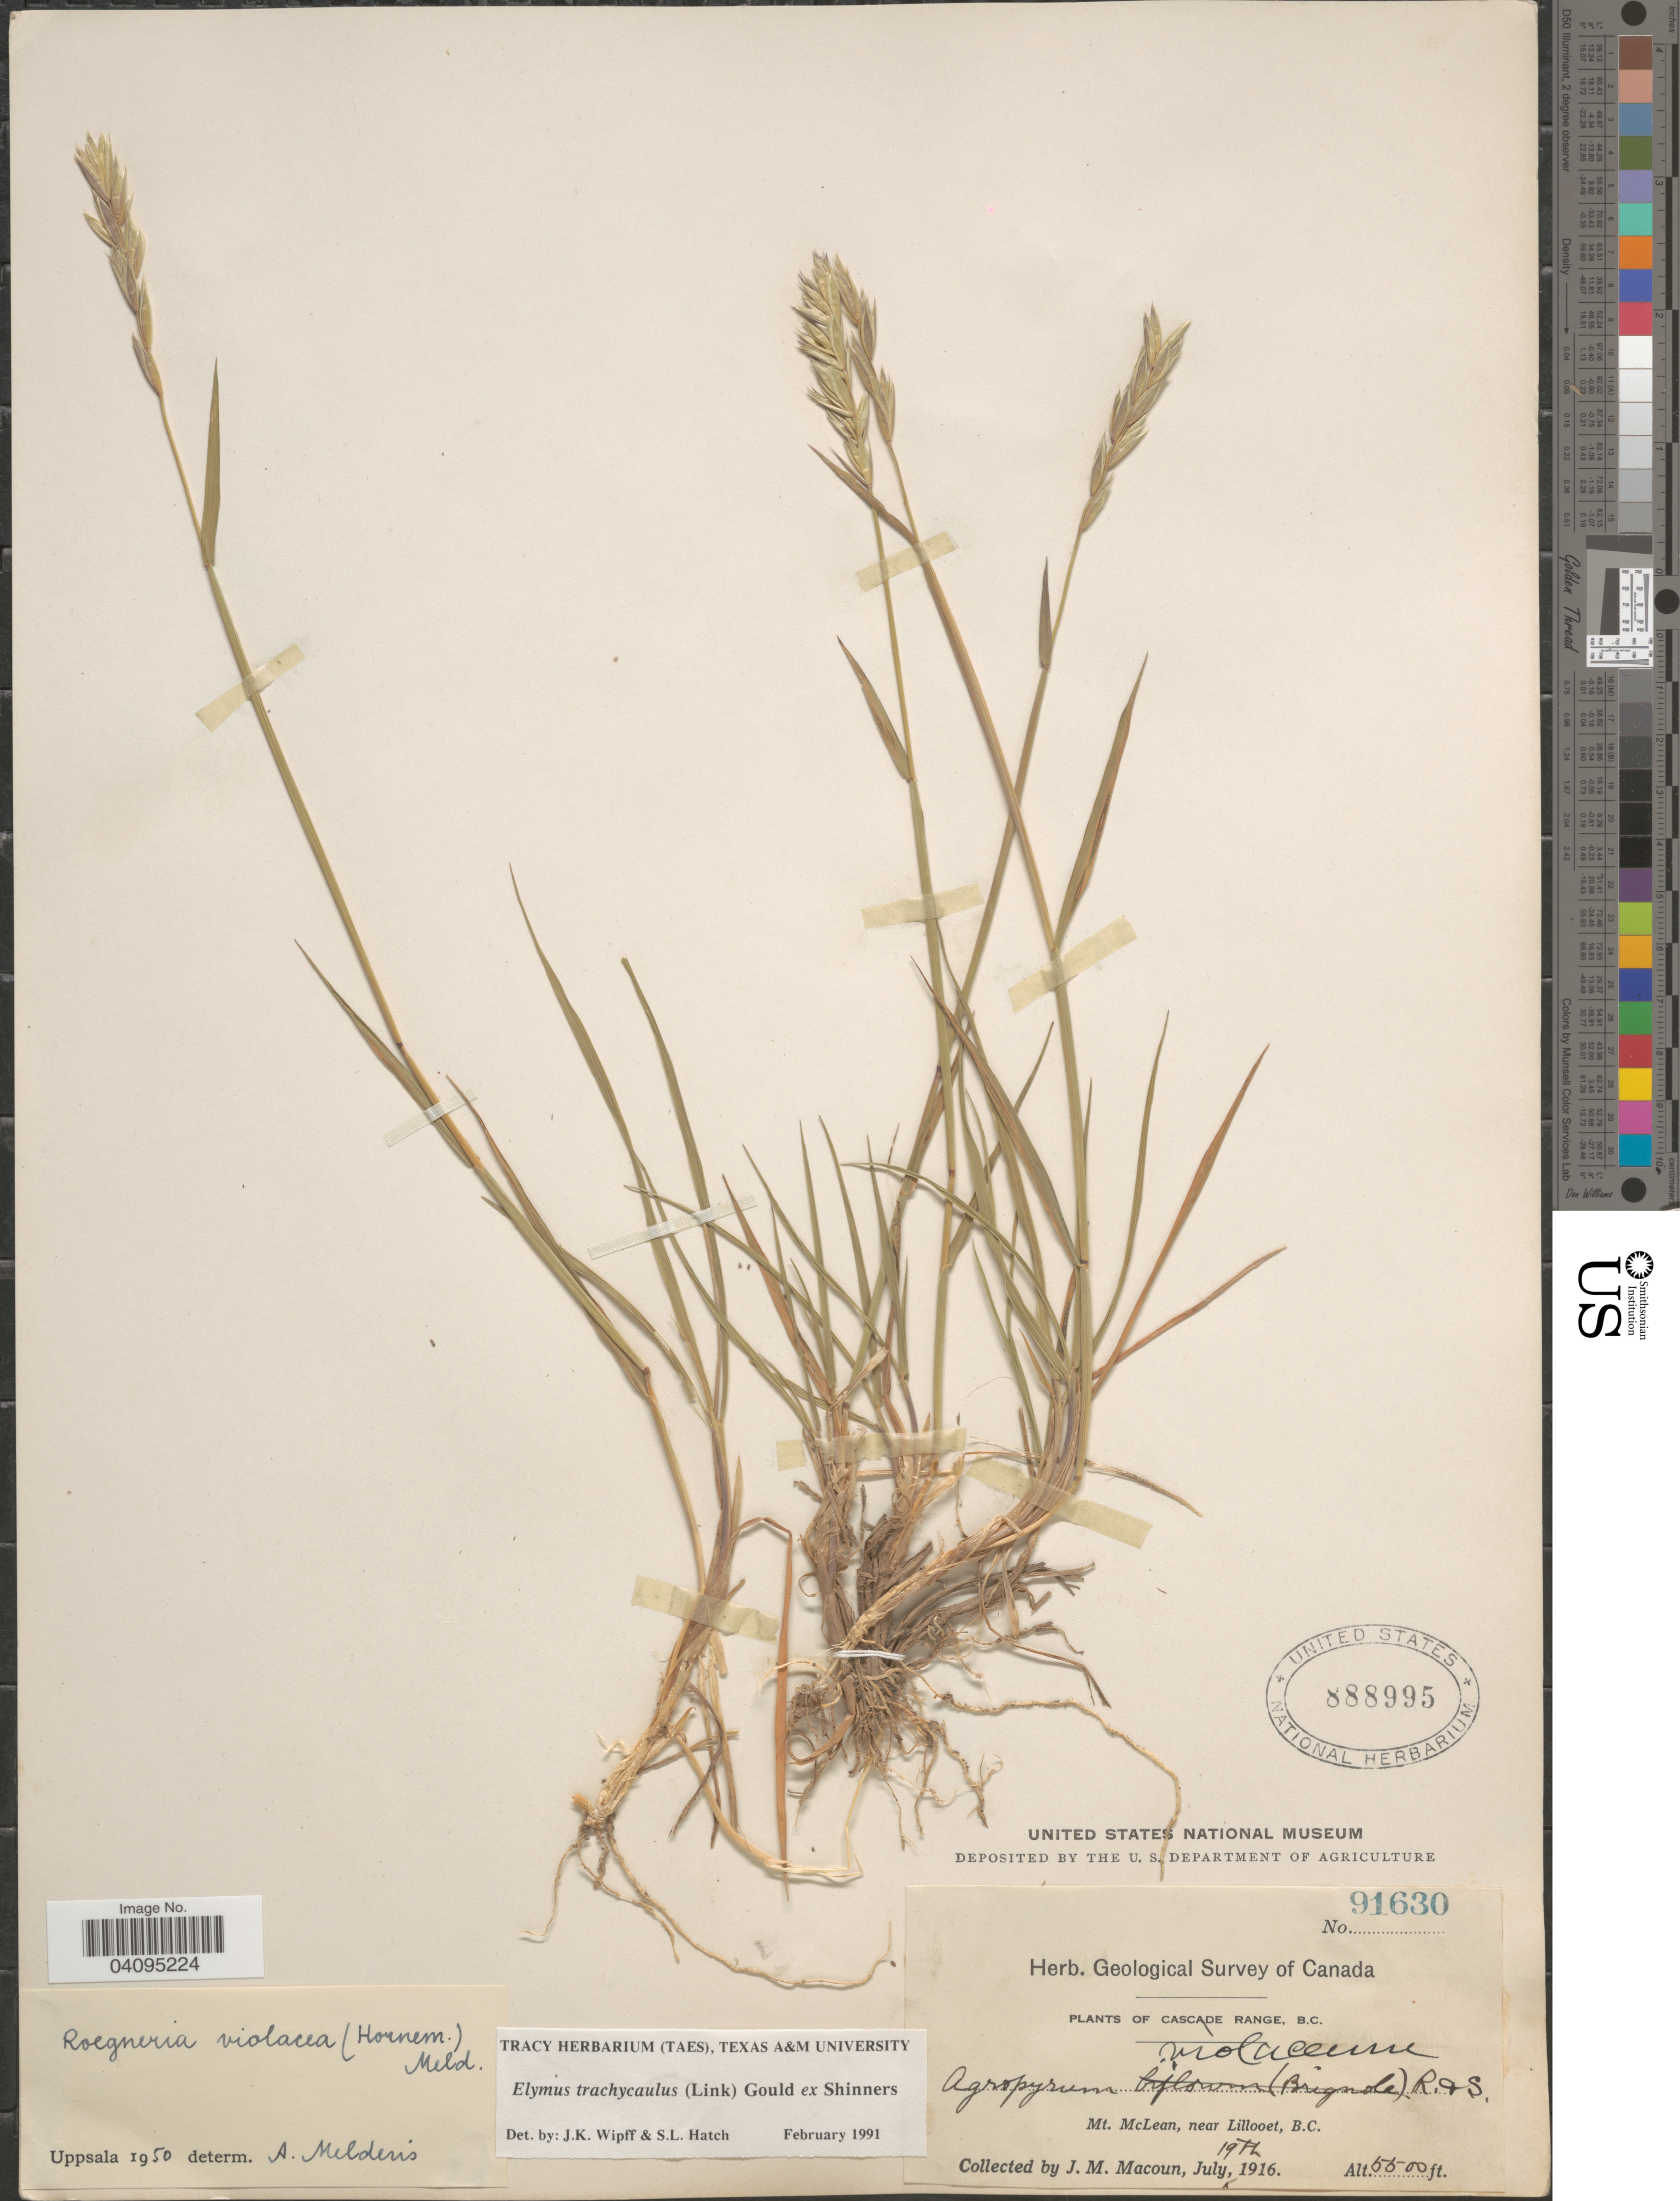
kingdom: Plantae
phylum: Tracheophyta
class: Liliopsida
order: Poales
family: Poaceae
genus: Elymus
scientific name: Elymus trachycaulus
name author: (Link) Gould ex Shinners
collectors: J. M. Macoun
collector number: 91630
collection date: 1916-07-19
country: Canada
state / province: British Columbia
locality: Geological Survey of Canada. Cascade Range, B.C. Mt. McLean, near Lillooet, B.C.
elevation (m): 1676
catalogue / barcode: US 888995